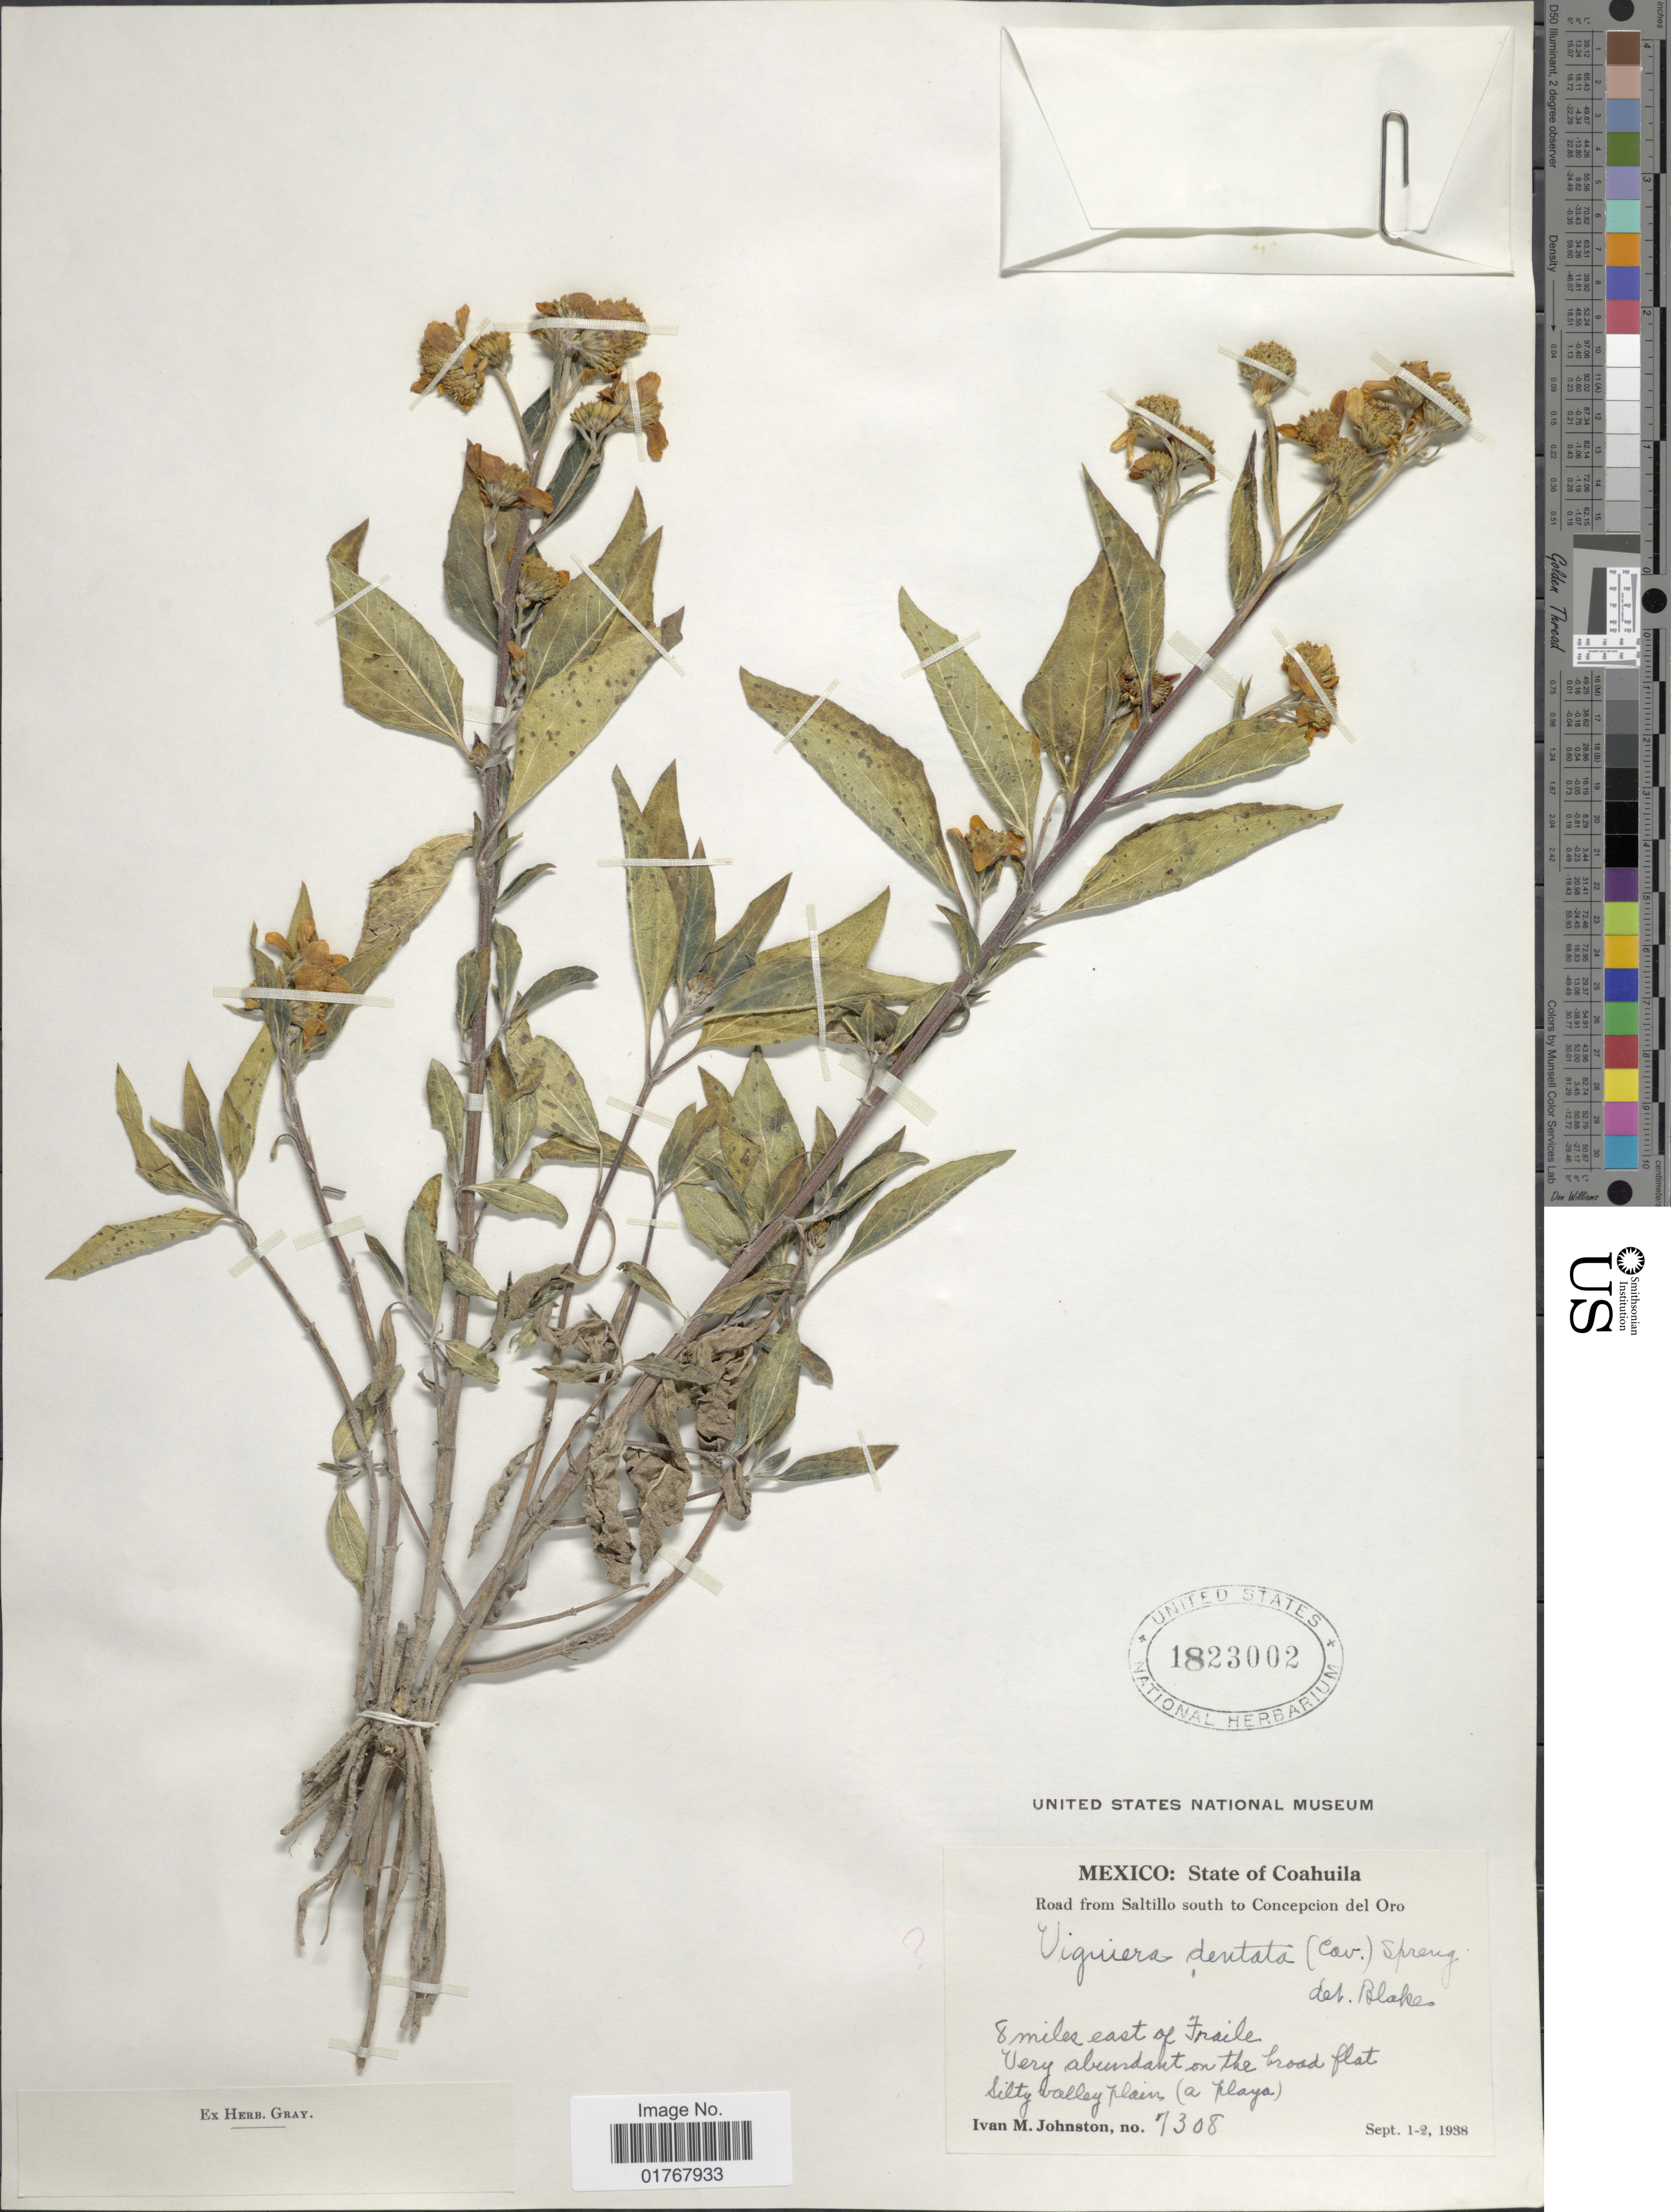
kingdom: Plantae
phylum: Tracheophyta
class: Magnoliopsida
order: Asterales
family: Asteraceae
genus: Viguiera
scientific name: Viguiera dentata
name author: (Cav.) Spreng.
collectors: I.M. Johnston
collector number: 7308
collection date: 1938-09-01/1938-09-02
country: Mexico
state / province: Coahuila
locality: Road from Saltillo south to Concepcion del Oro, 8 miles east of Traile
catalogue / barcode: US 1823002